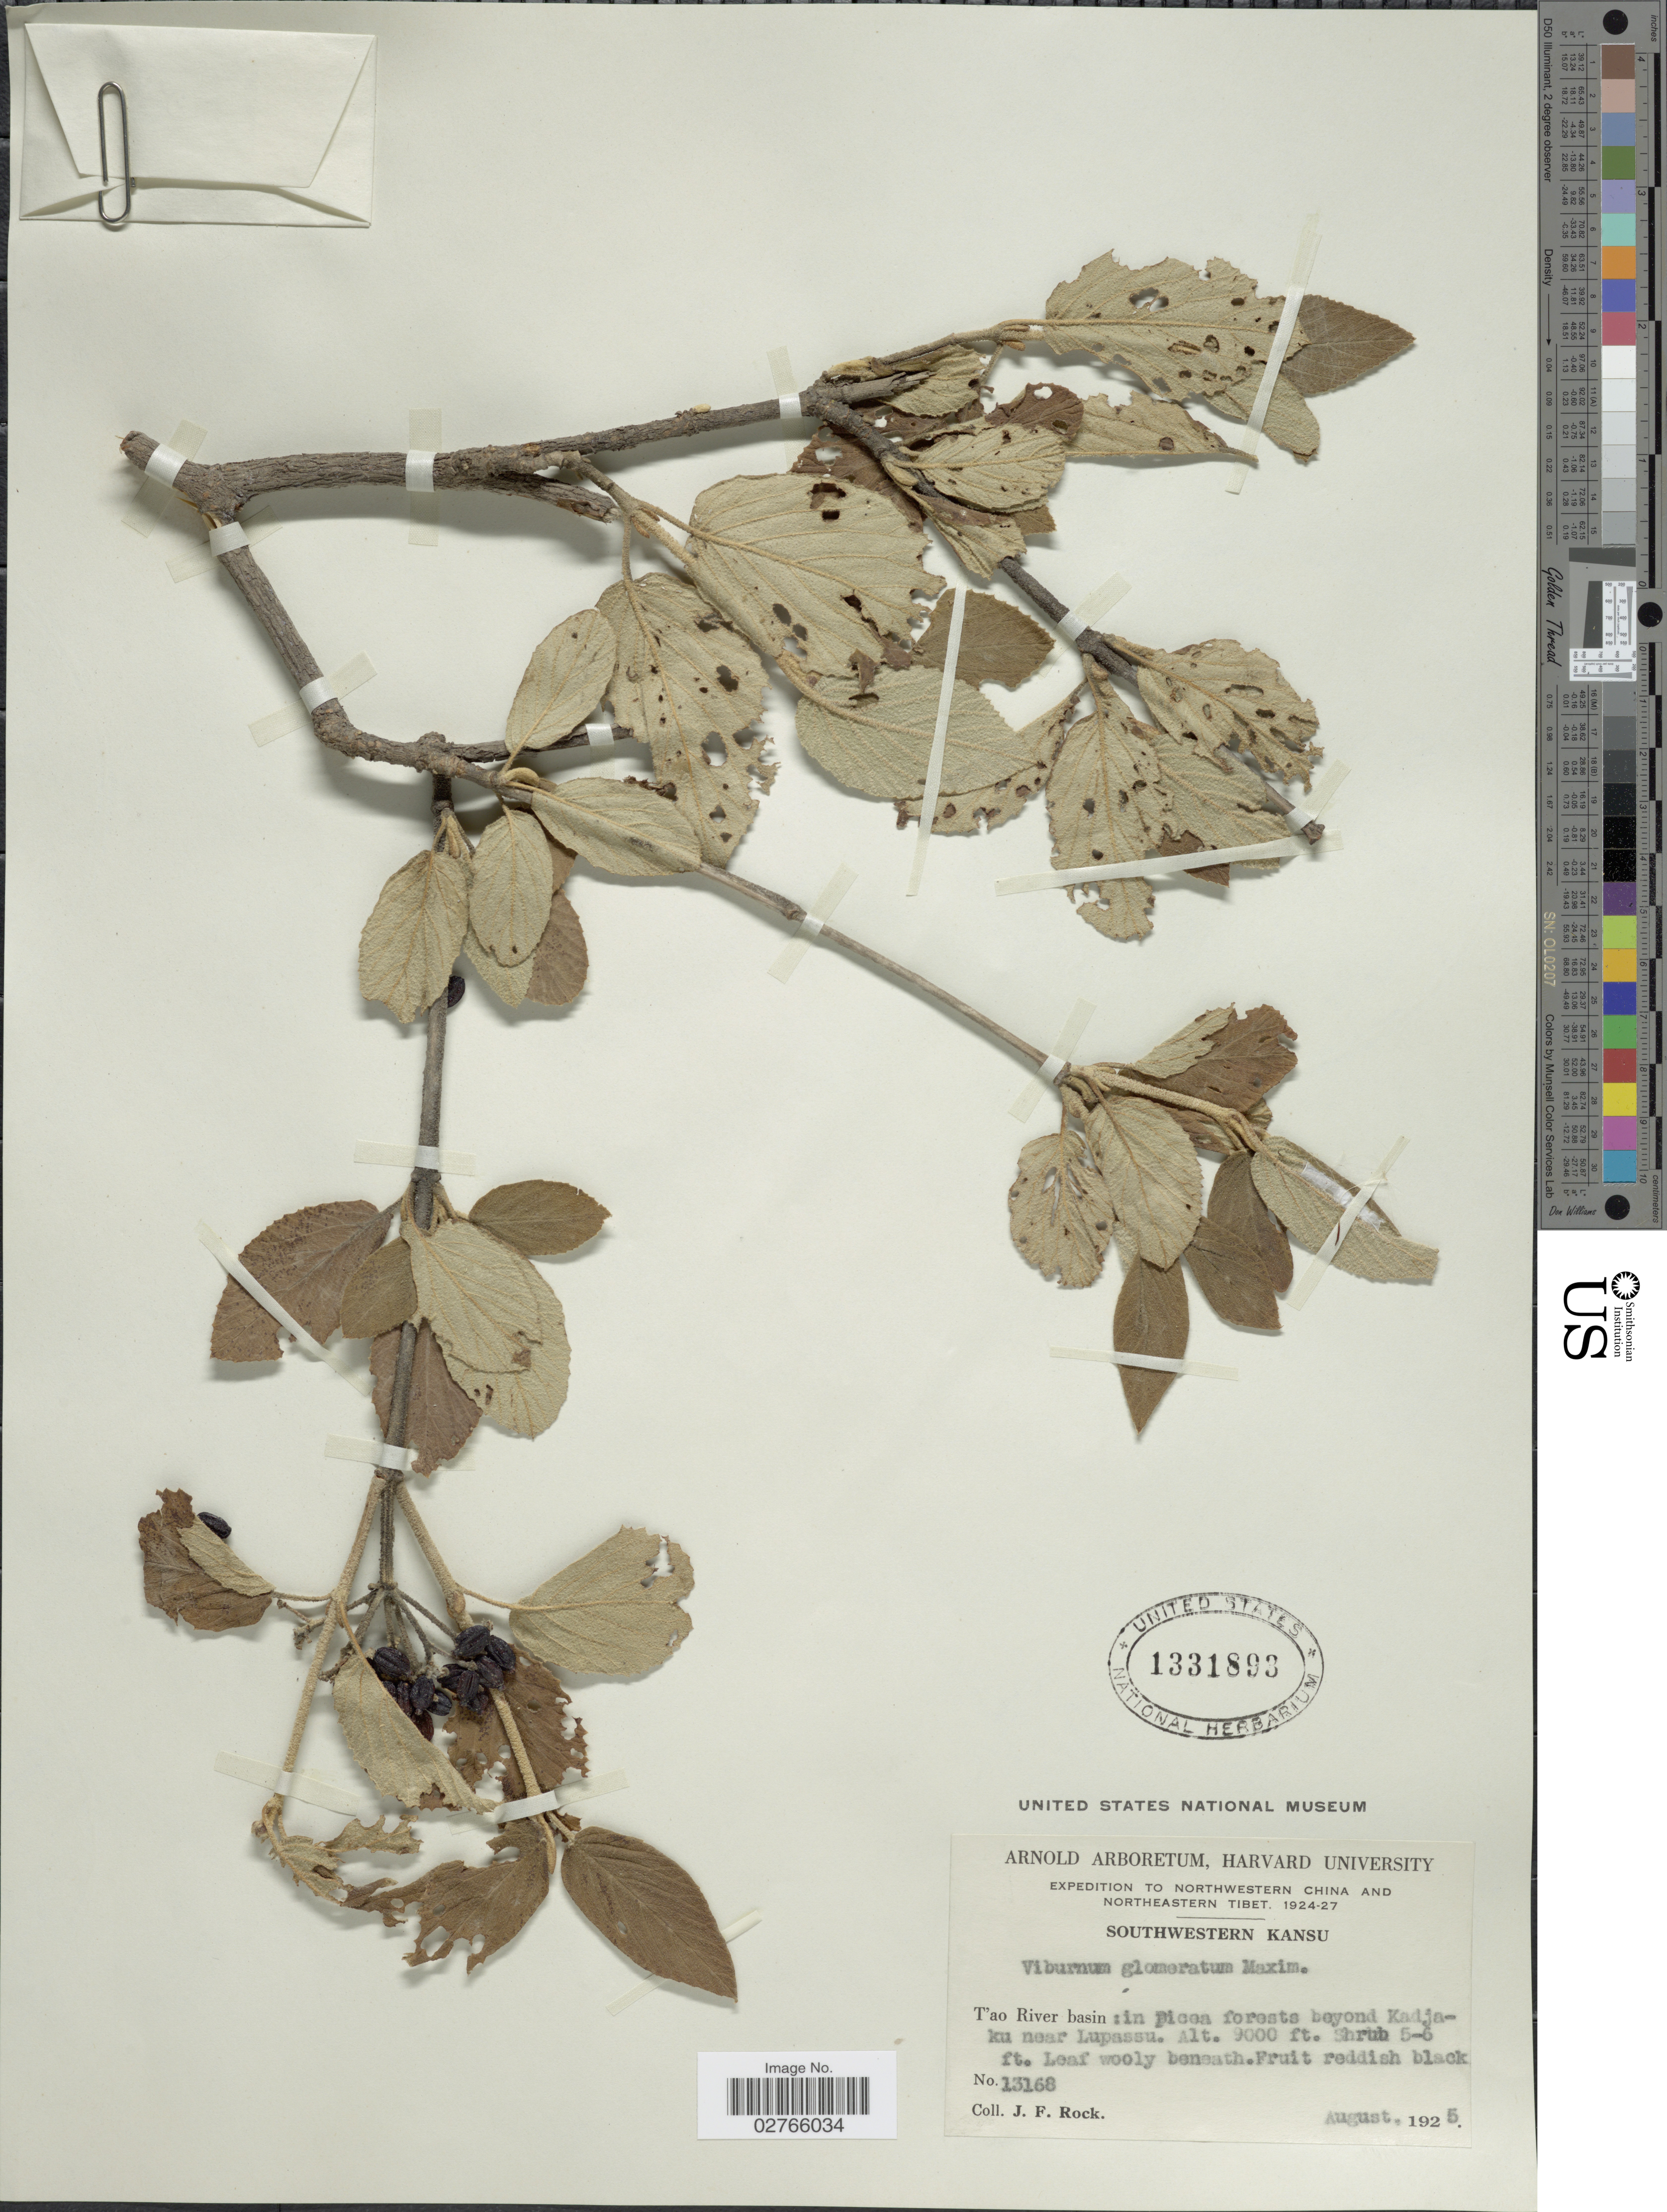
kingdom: Plantae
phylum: Tracheophyta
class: Magnoliopsida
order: Dipsacales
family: Viburnaceae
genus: Viburnum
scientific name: Viburnum glomeratum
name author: Maxim.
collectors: J. Rock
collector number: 13168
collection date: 1925-08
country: China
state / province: Gansu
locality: Northwestern China, Southwestern Kansu, T'ao River basin: in picea forests beyond Kadjaku near Lupassu.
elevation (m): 2743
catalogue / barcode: US 1331893